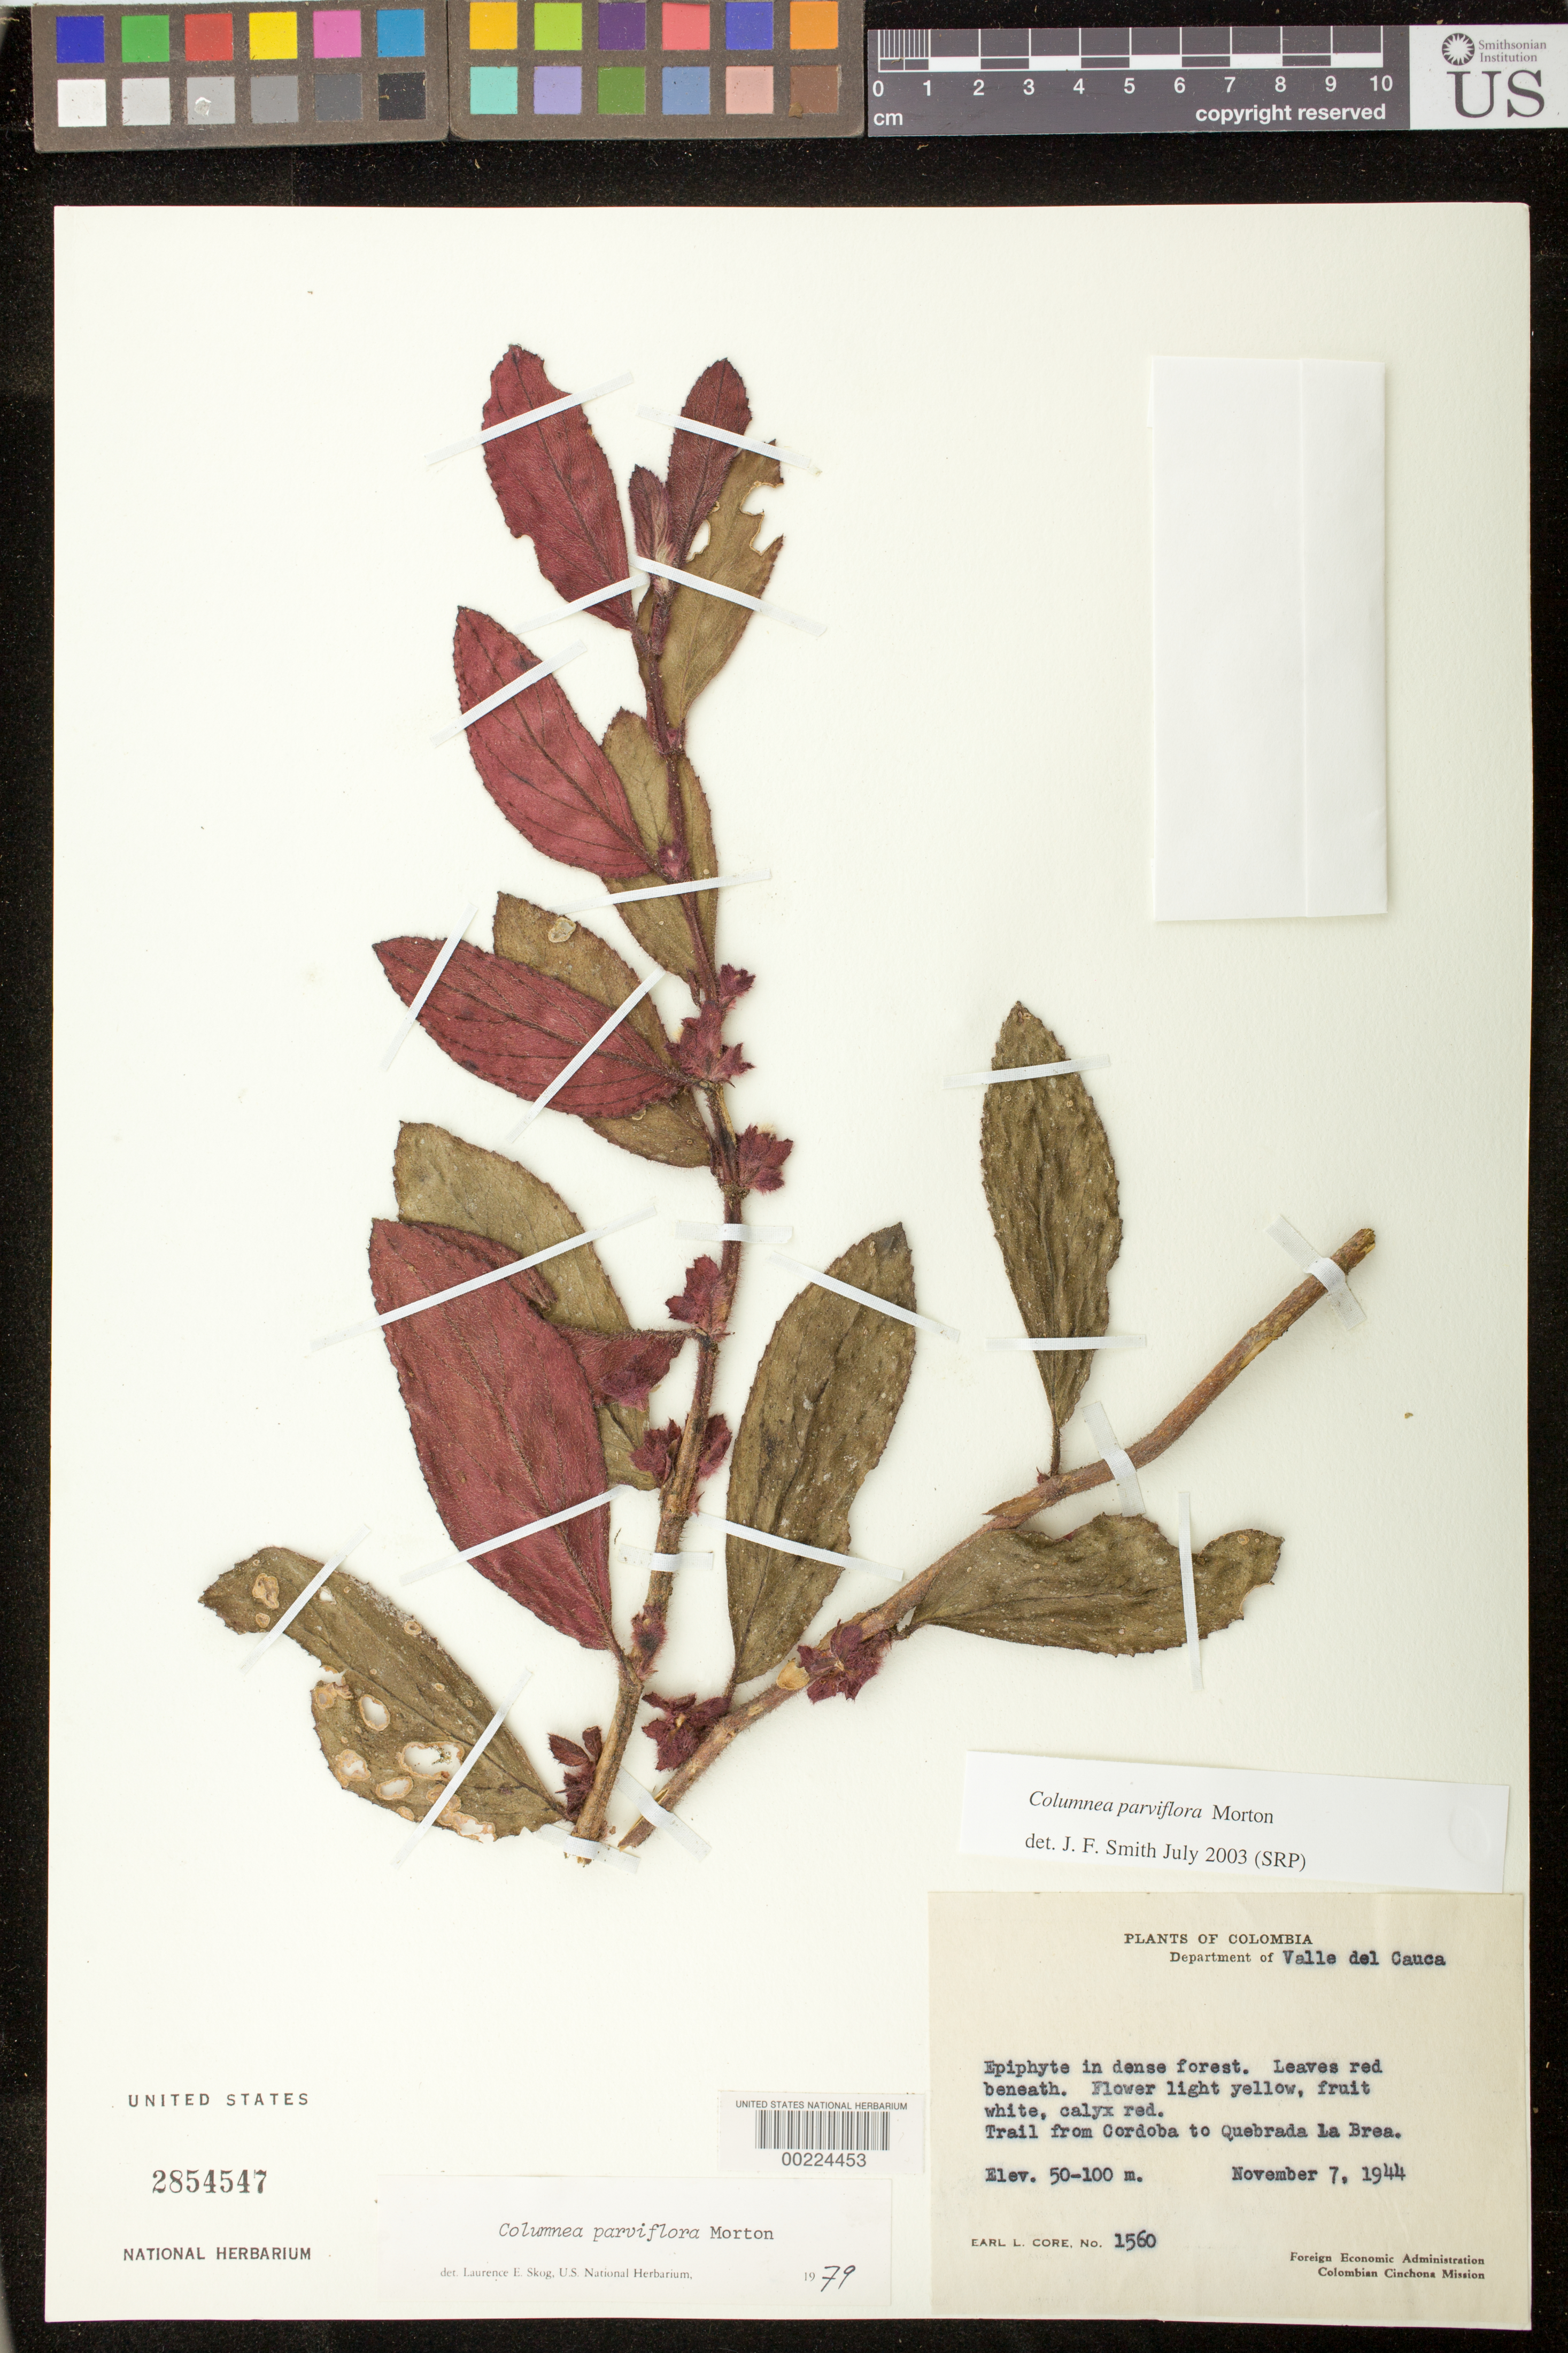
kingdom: Plantae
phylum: Tracheophyta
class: Magnoliopsida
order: Lamiales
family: Gesneriaceae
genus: Columnea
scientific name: Columnea herthae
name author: Mansf.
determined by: Clark, J. L.; Skog, Laurence E.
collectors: E. L. Core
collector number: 1560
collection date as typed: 07 Nov 1944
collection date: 1944-11-07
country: Colombia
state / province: Valle del Cauca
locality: Along trail from Cordoba to Quebrada La Brea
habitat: Dense forest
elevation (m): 50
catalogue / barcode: US 2854547